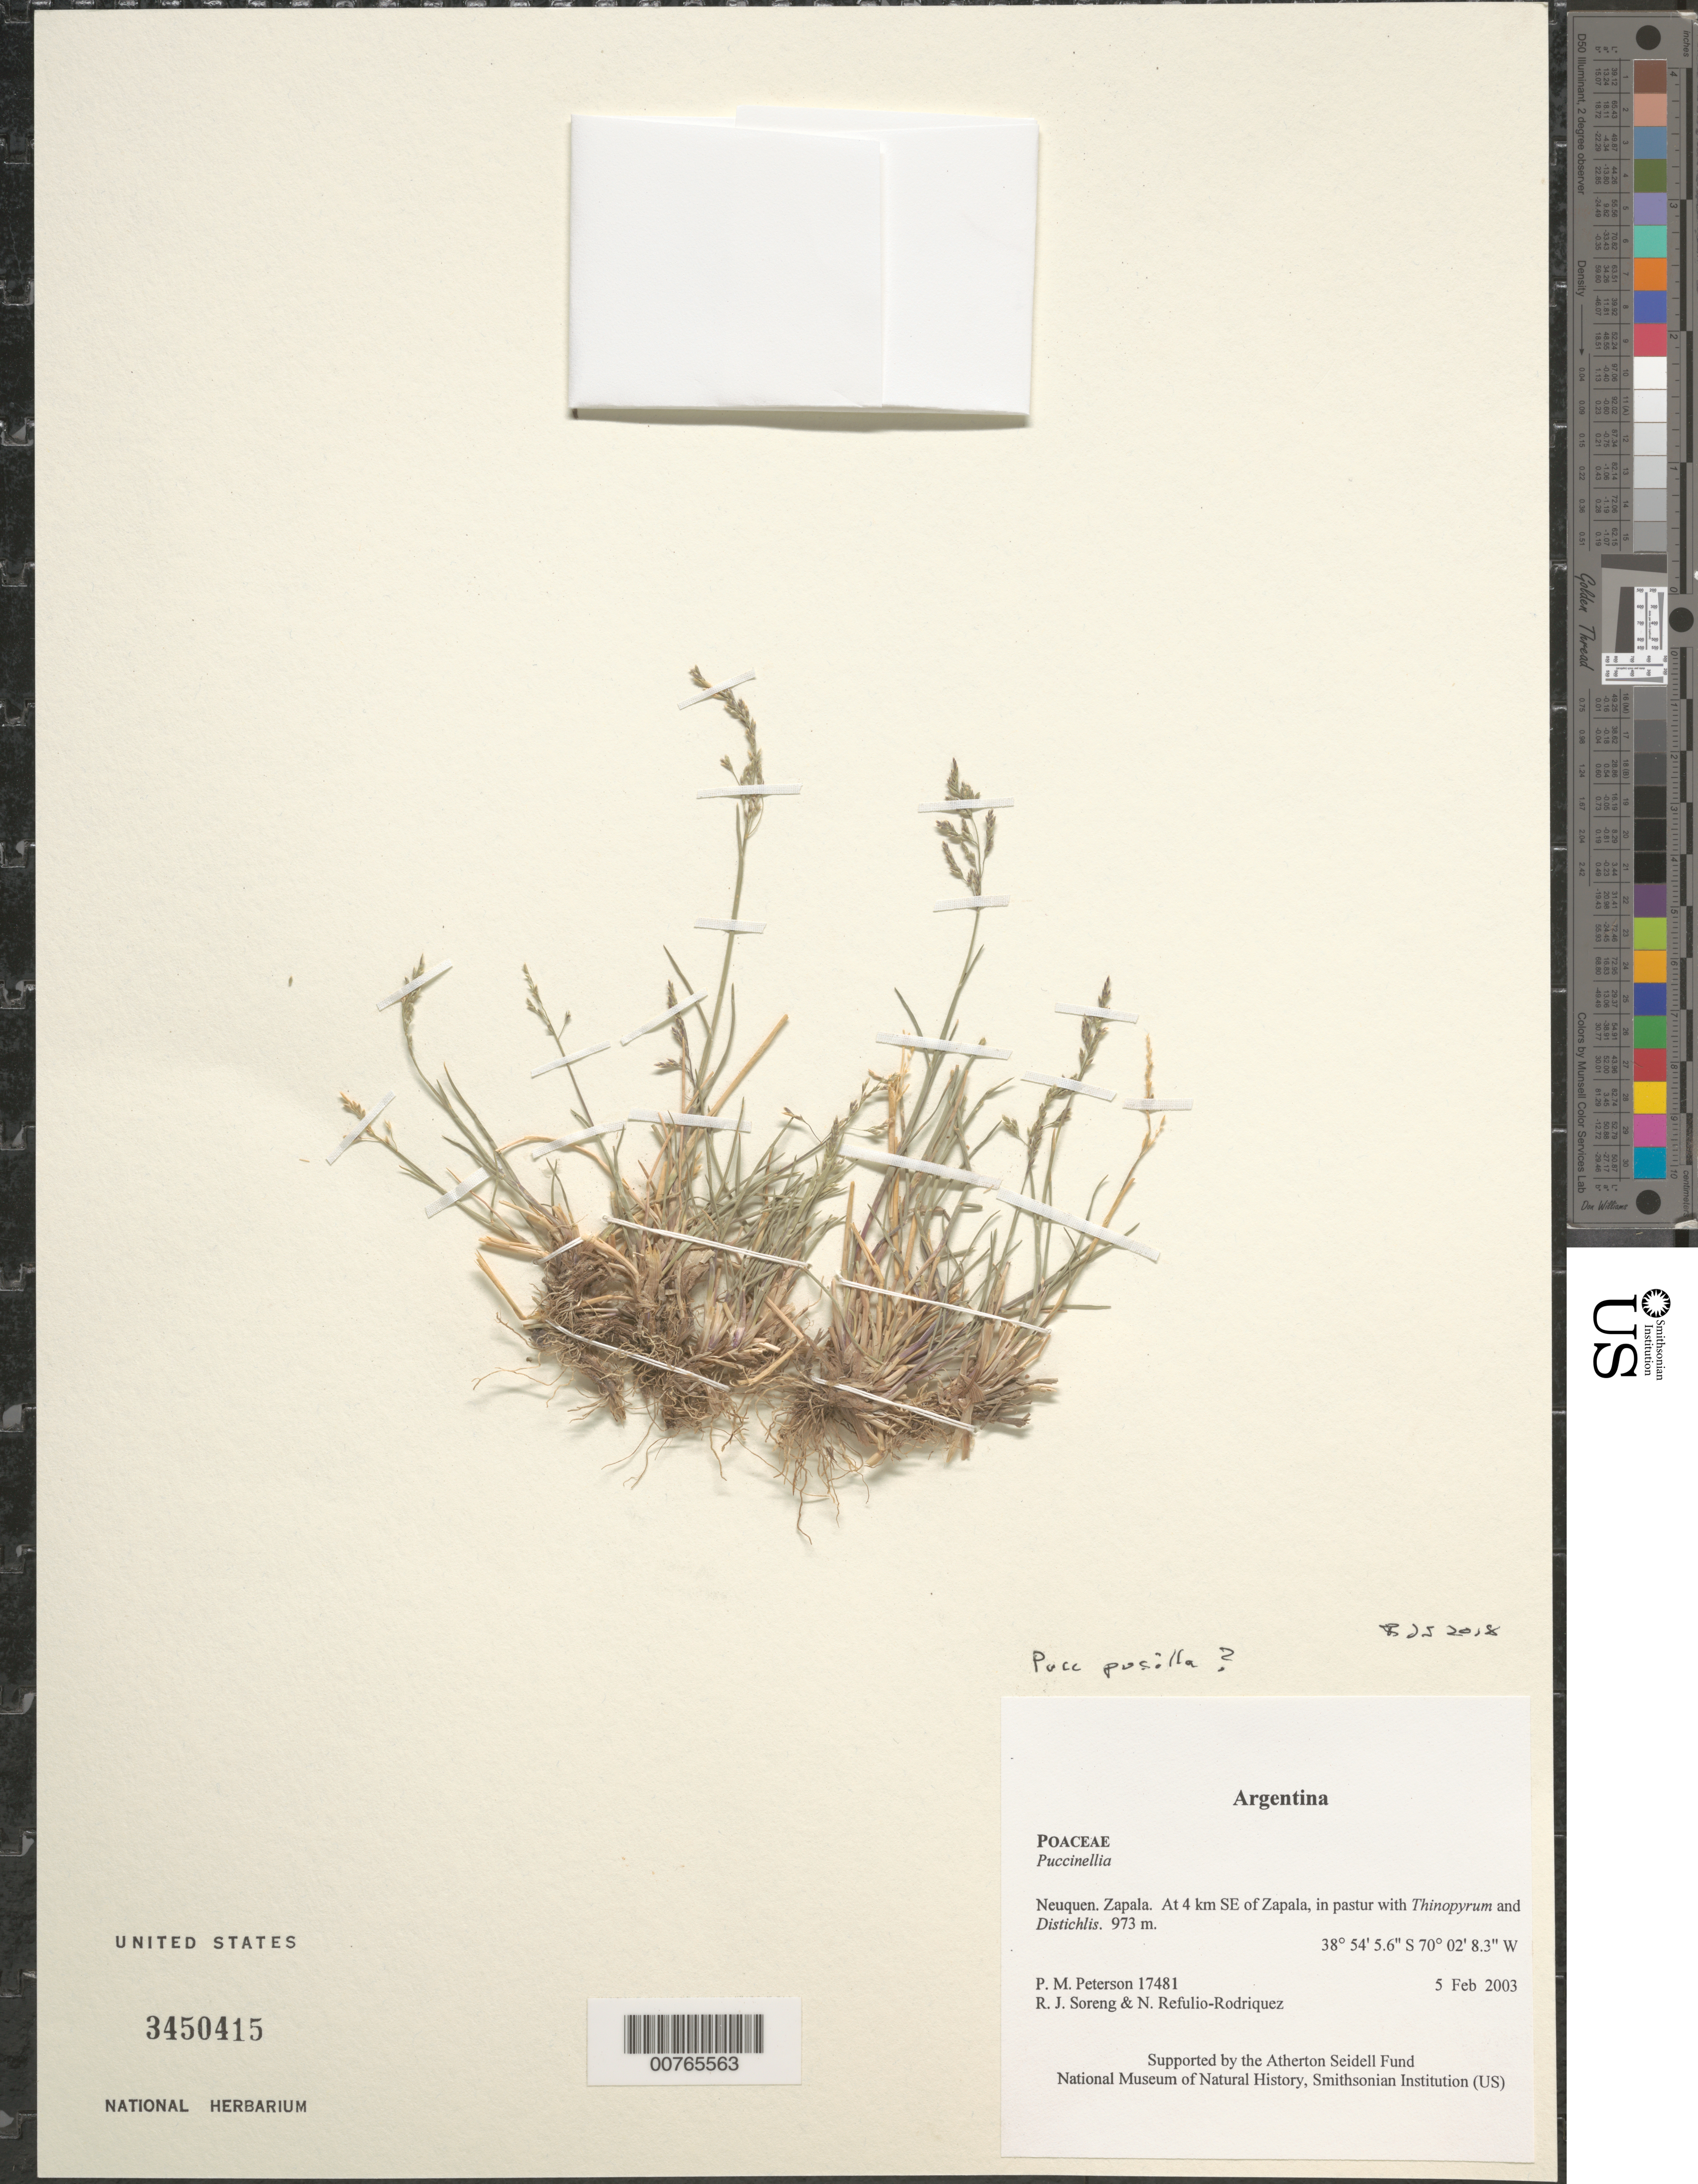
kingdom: Plantae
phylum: Tracheophyta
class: Liliopsida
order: Poales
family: Poaceae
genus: Puccinellia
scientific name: Puccinellia sp.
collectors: P. M. Peterson, R. J. Soreng & N. Refulio-Rodríguez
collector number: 17481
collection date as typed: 05 Feb 2003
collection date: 2003-02-05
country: Argentina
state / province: Neuquen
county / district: Zapala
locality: At 4 km SE of Zapala, in pastur with Thinopyrum and Distichlis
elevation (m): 973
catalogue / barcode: US 3450415